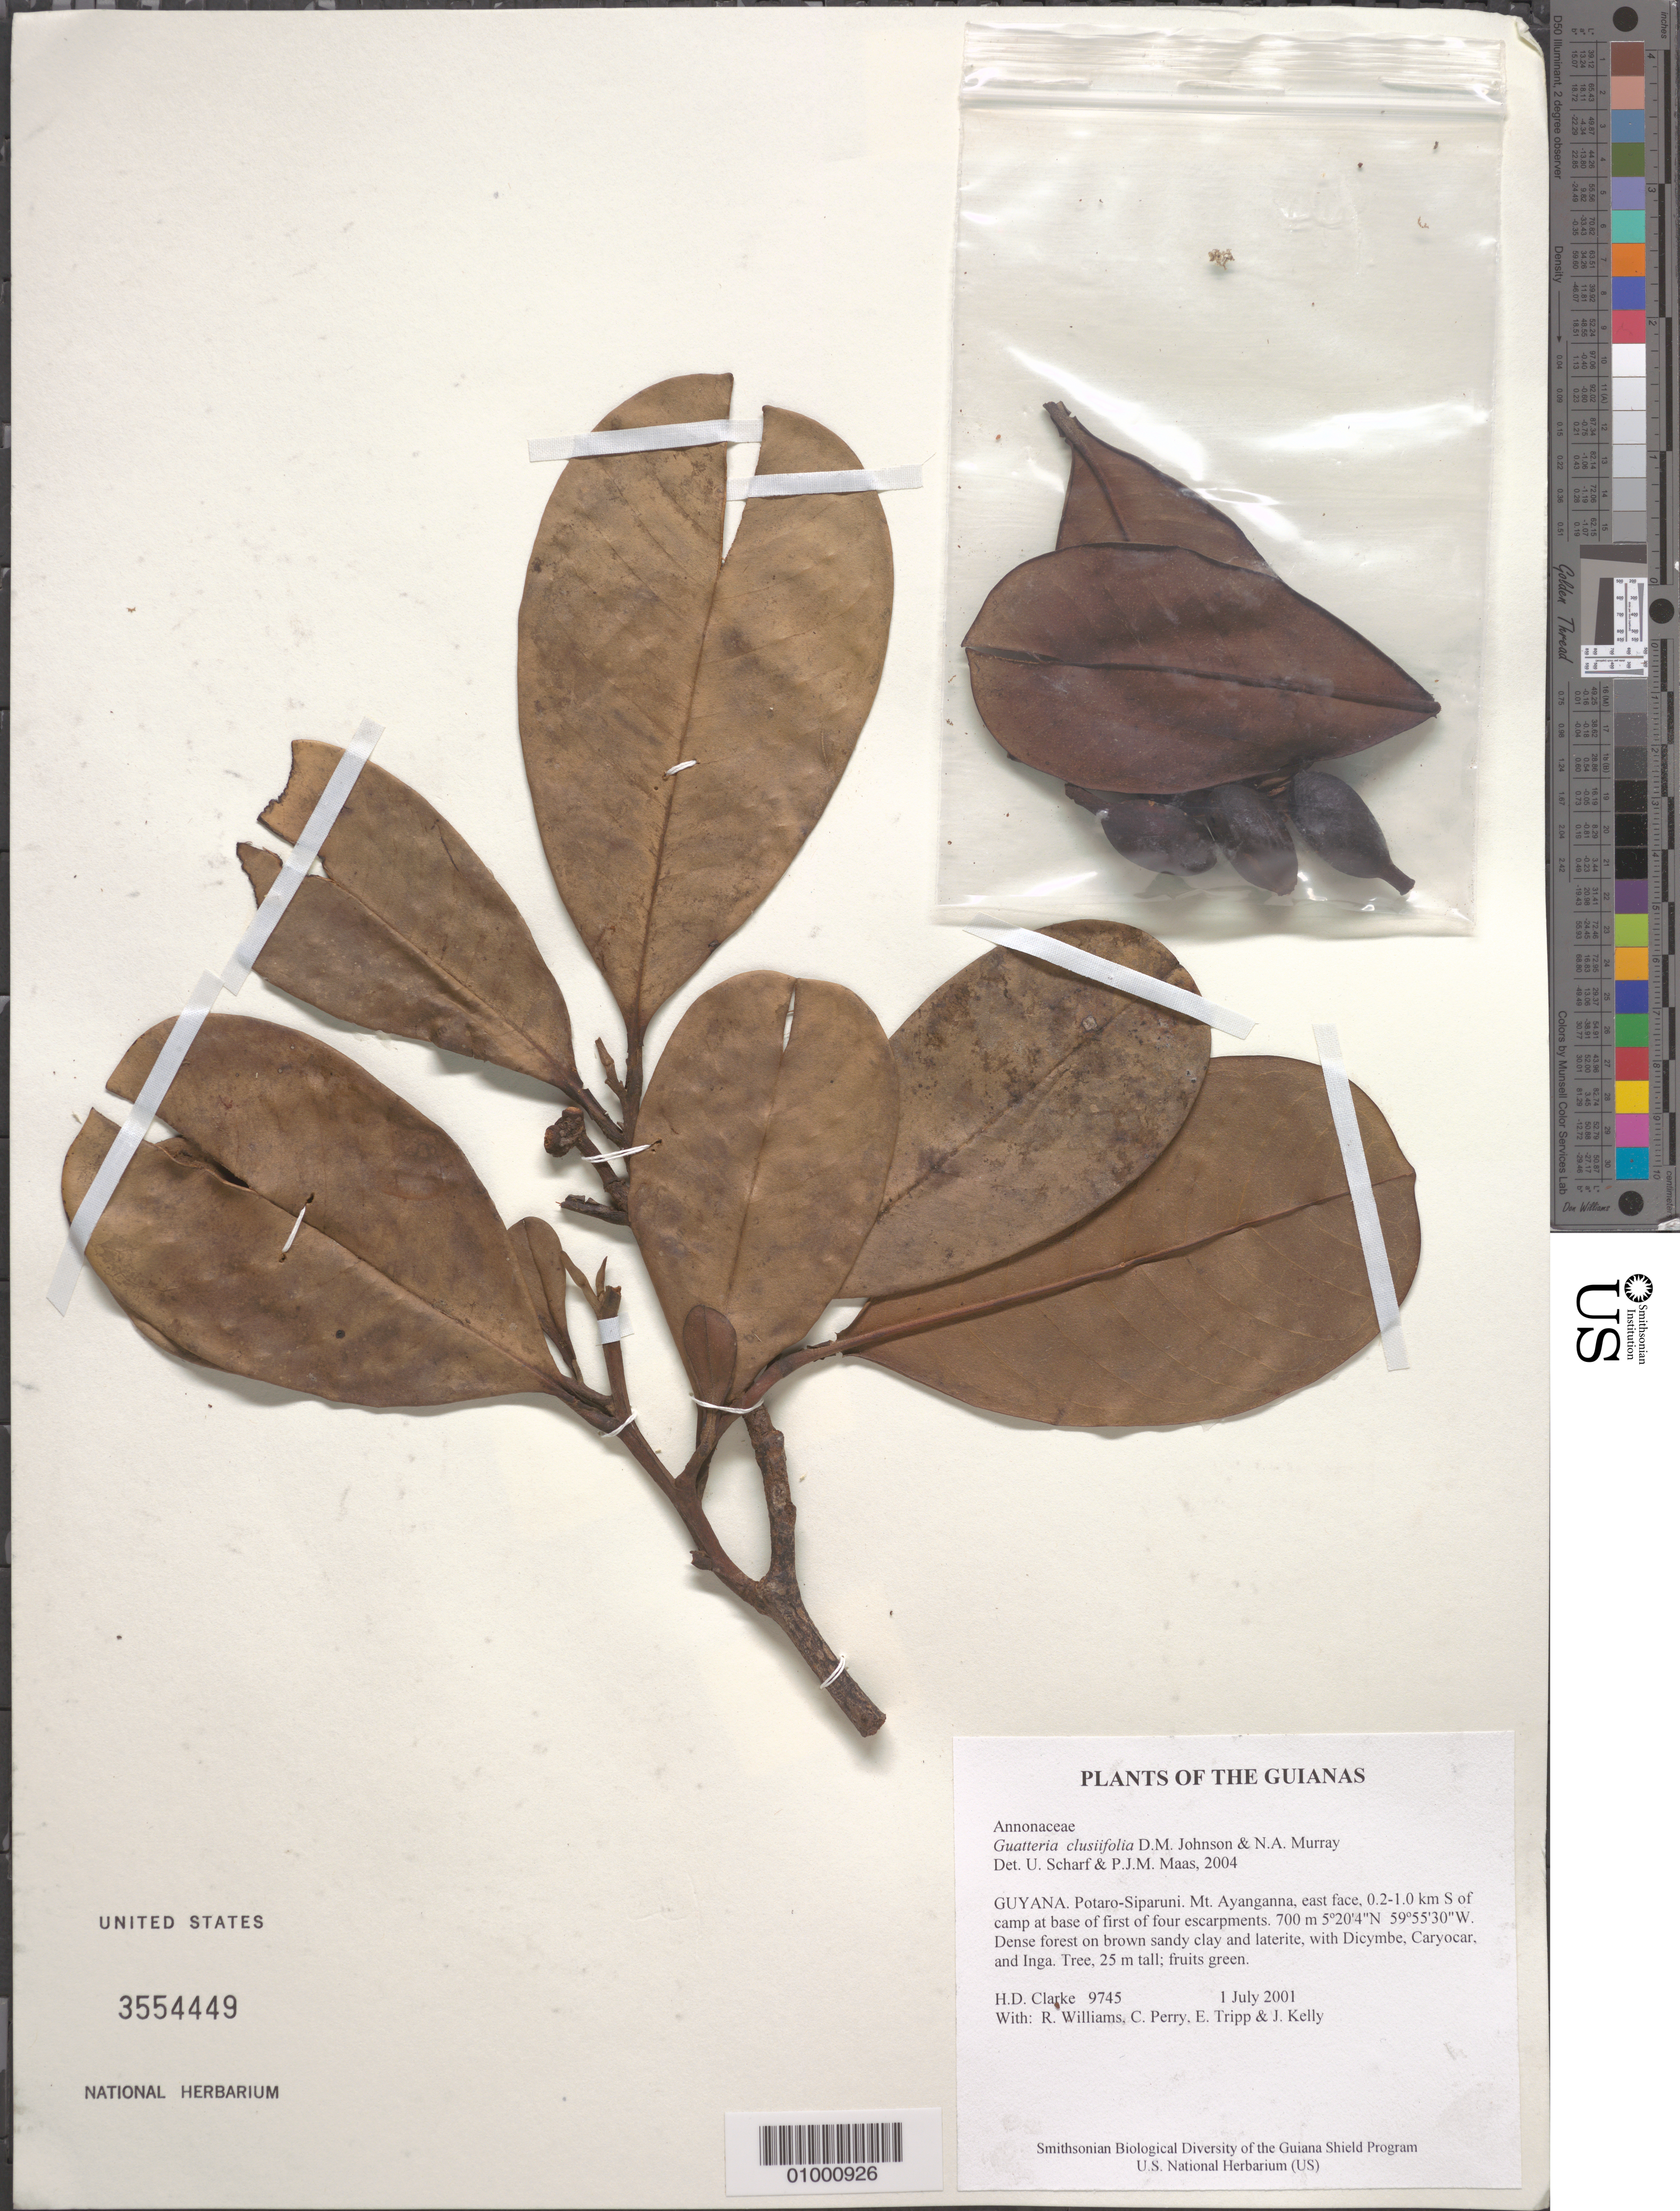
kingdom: Plantae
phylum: Tracheophyta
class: Magnoliopsida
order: Magnoliales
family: Annonaceae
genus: Guatteria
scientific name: Guatteria clusiifolia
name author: D.M. Johnson & N.A. Murray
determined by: Scharf, U.; Maas, P. J.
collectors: H. D. Clarke, R. Williams, C. Perry, E. Tripp & J. Kelly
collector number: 9745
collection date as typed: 1 July 2001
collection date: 2001-07-01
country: Guyana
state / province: Potaro-Siparuni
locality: Mt. Ayanganna, east face, 0.2-1.0 km S of camp at base of first of four escarpments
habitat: Dense forest on brown sandy clay and laterite, with Dicymbe, Caryocar, and Inga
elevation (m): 700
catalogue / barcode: US 3554449